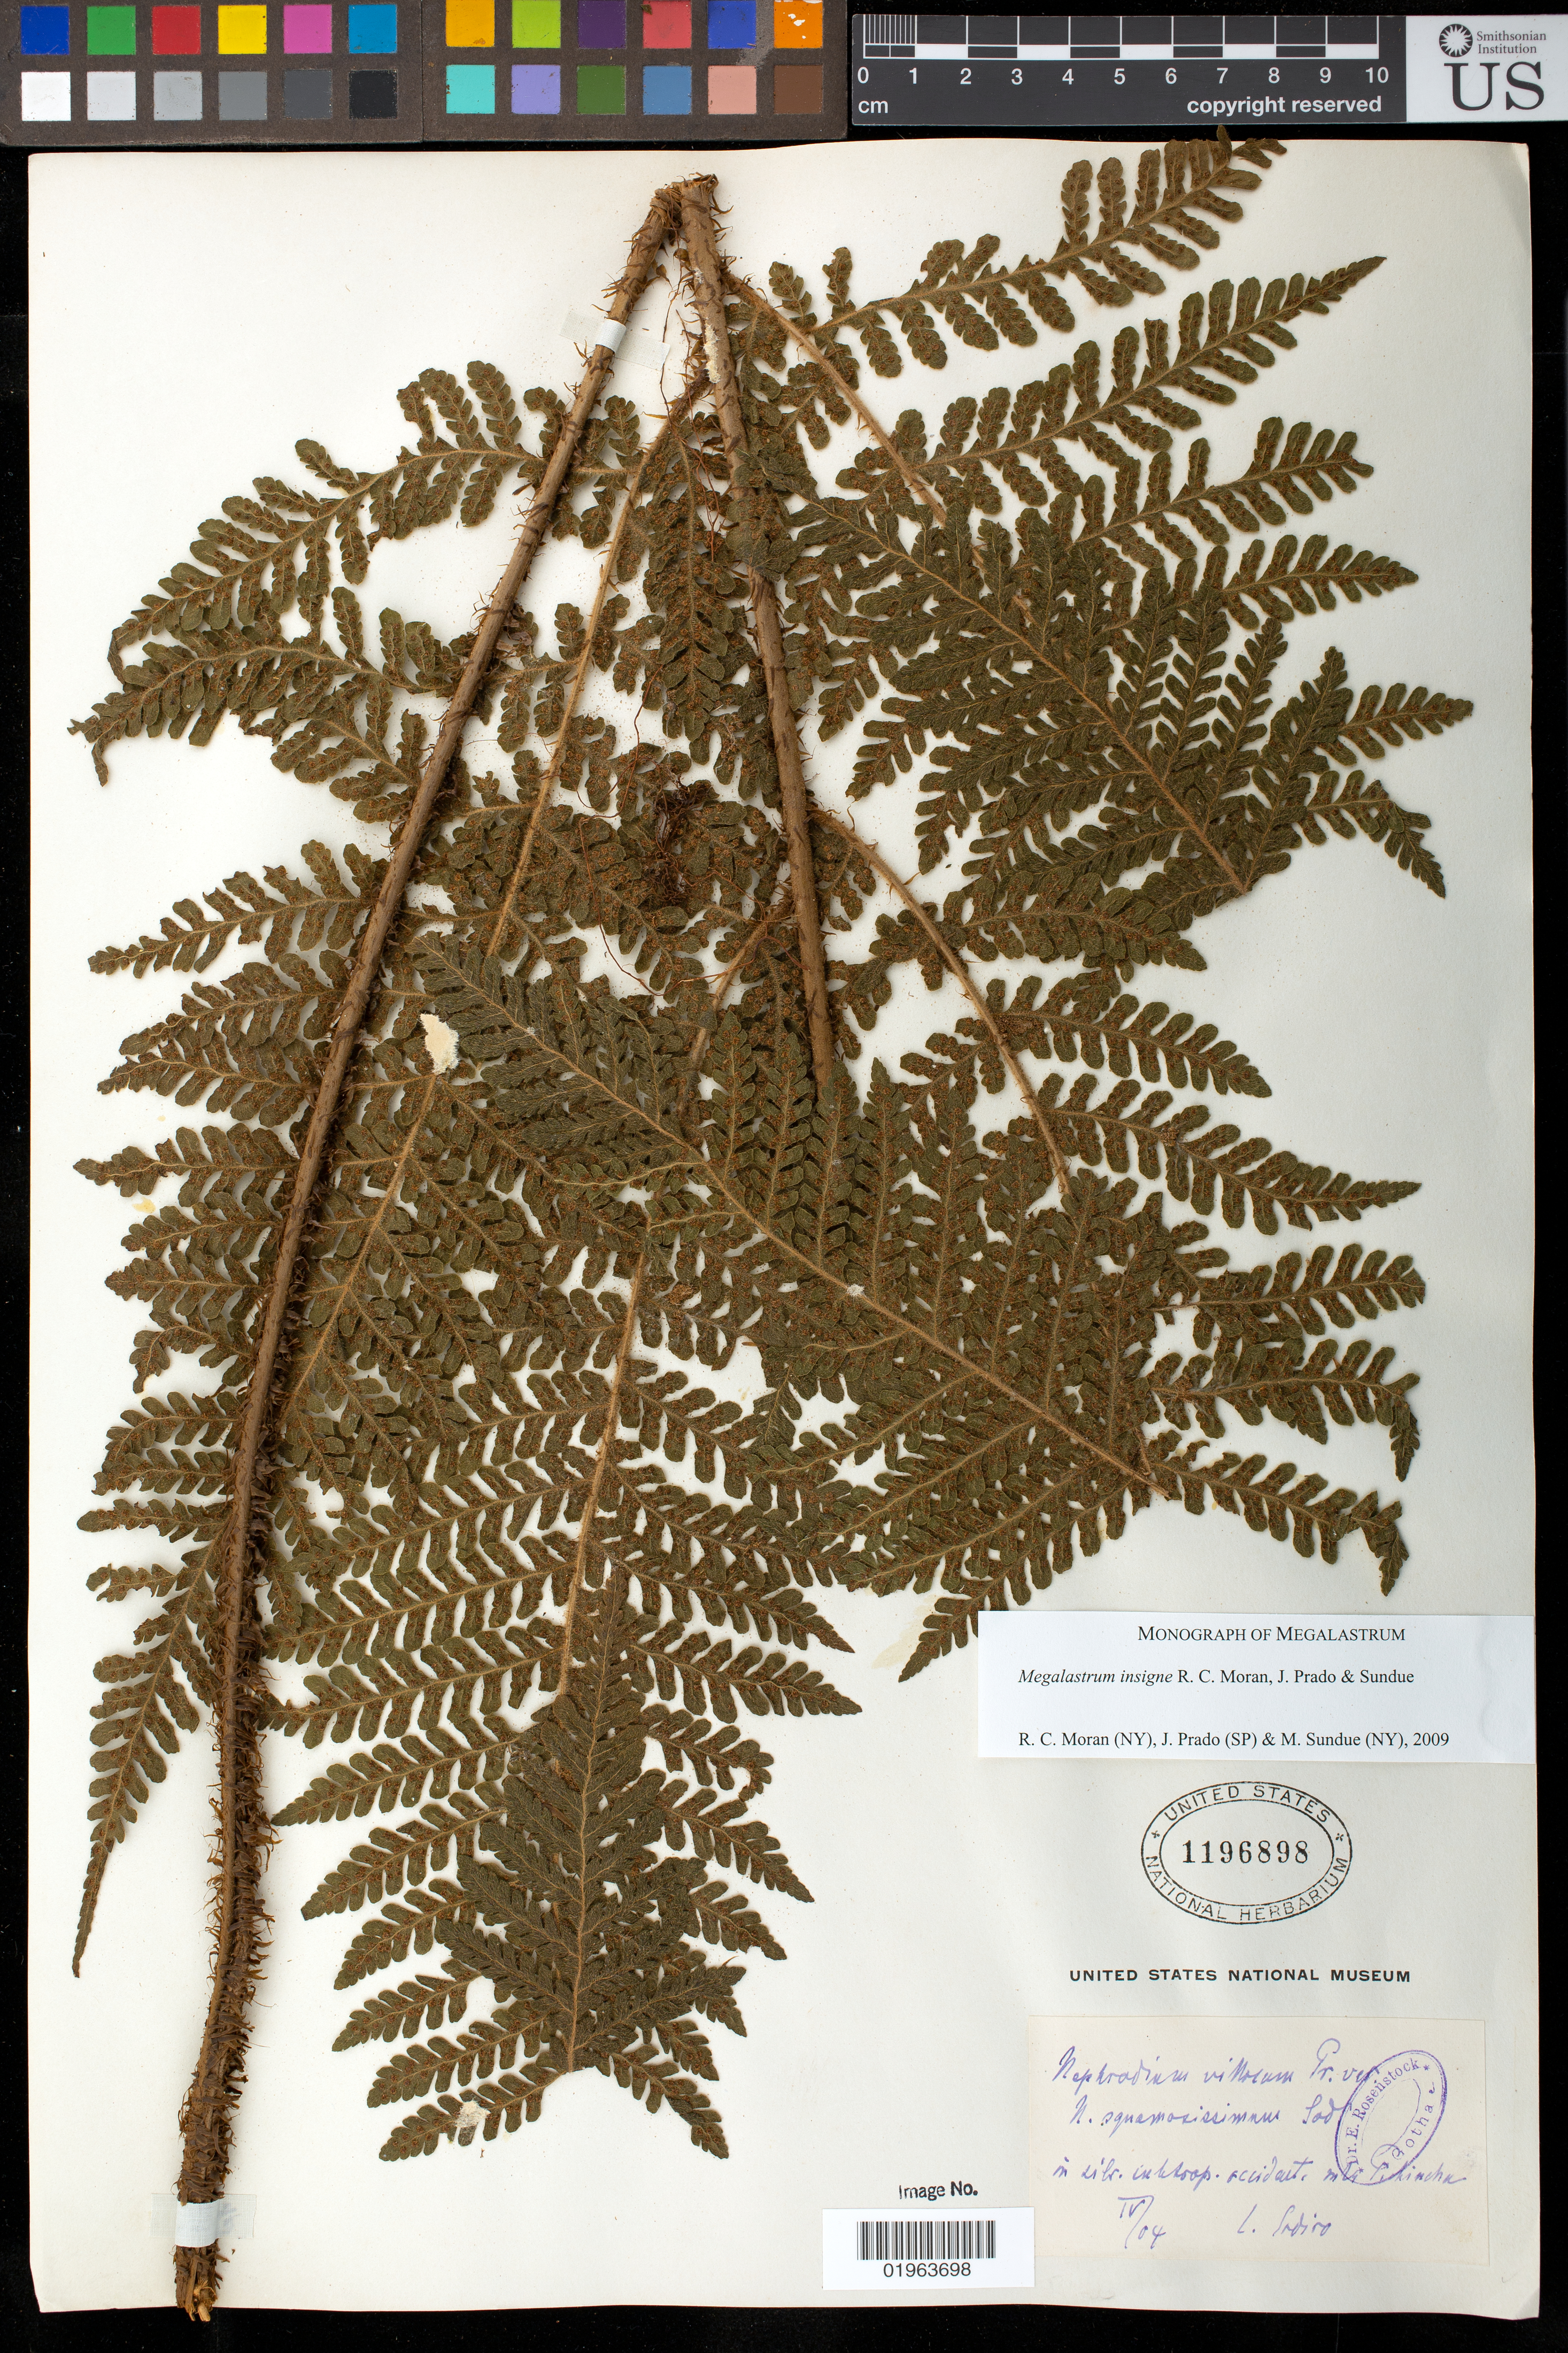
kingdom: Plantae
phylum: Tracheophyta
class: Polypodiopsida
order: Polypodiales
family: Dryopteridaceae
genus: Megalastrum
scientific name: Megalastrum insigne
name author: R.C. Moran et al.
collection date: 1904-04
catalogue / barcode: US 1196898